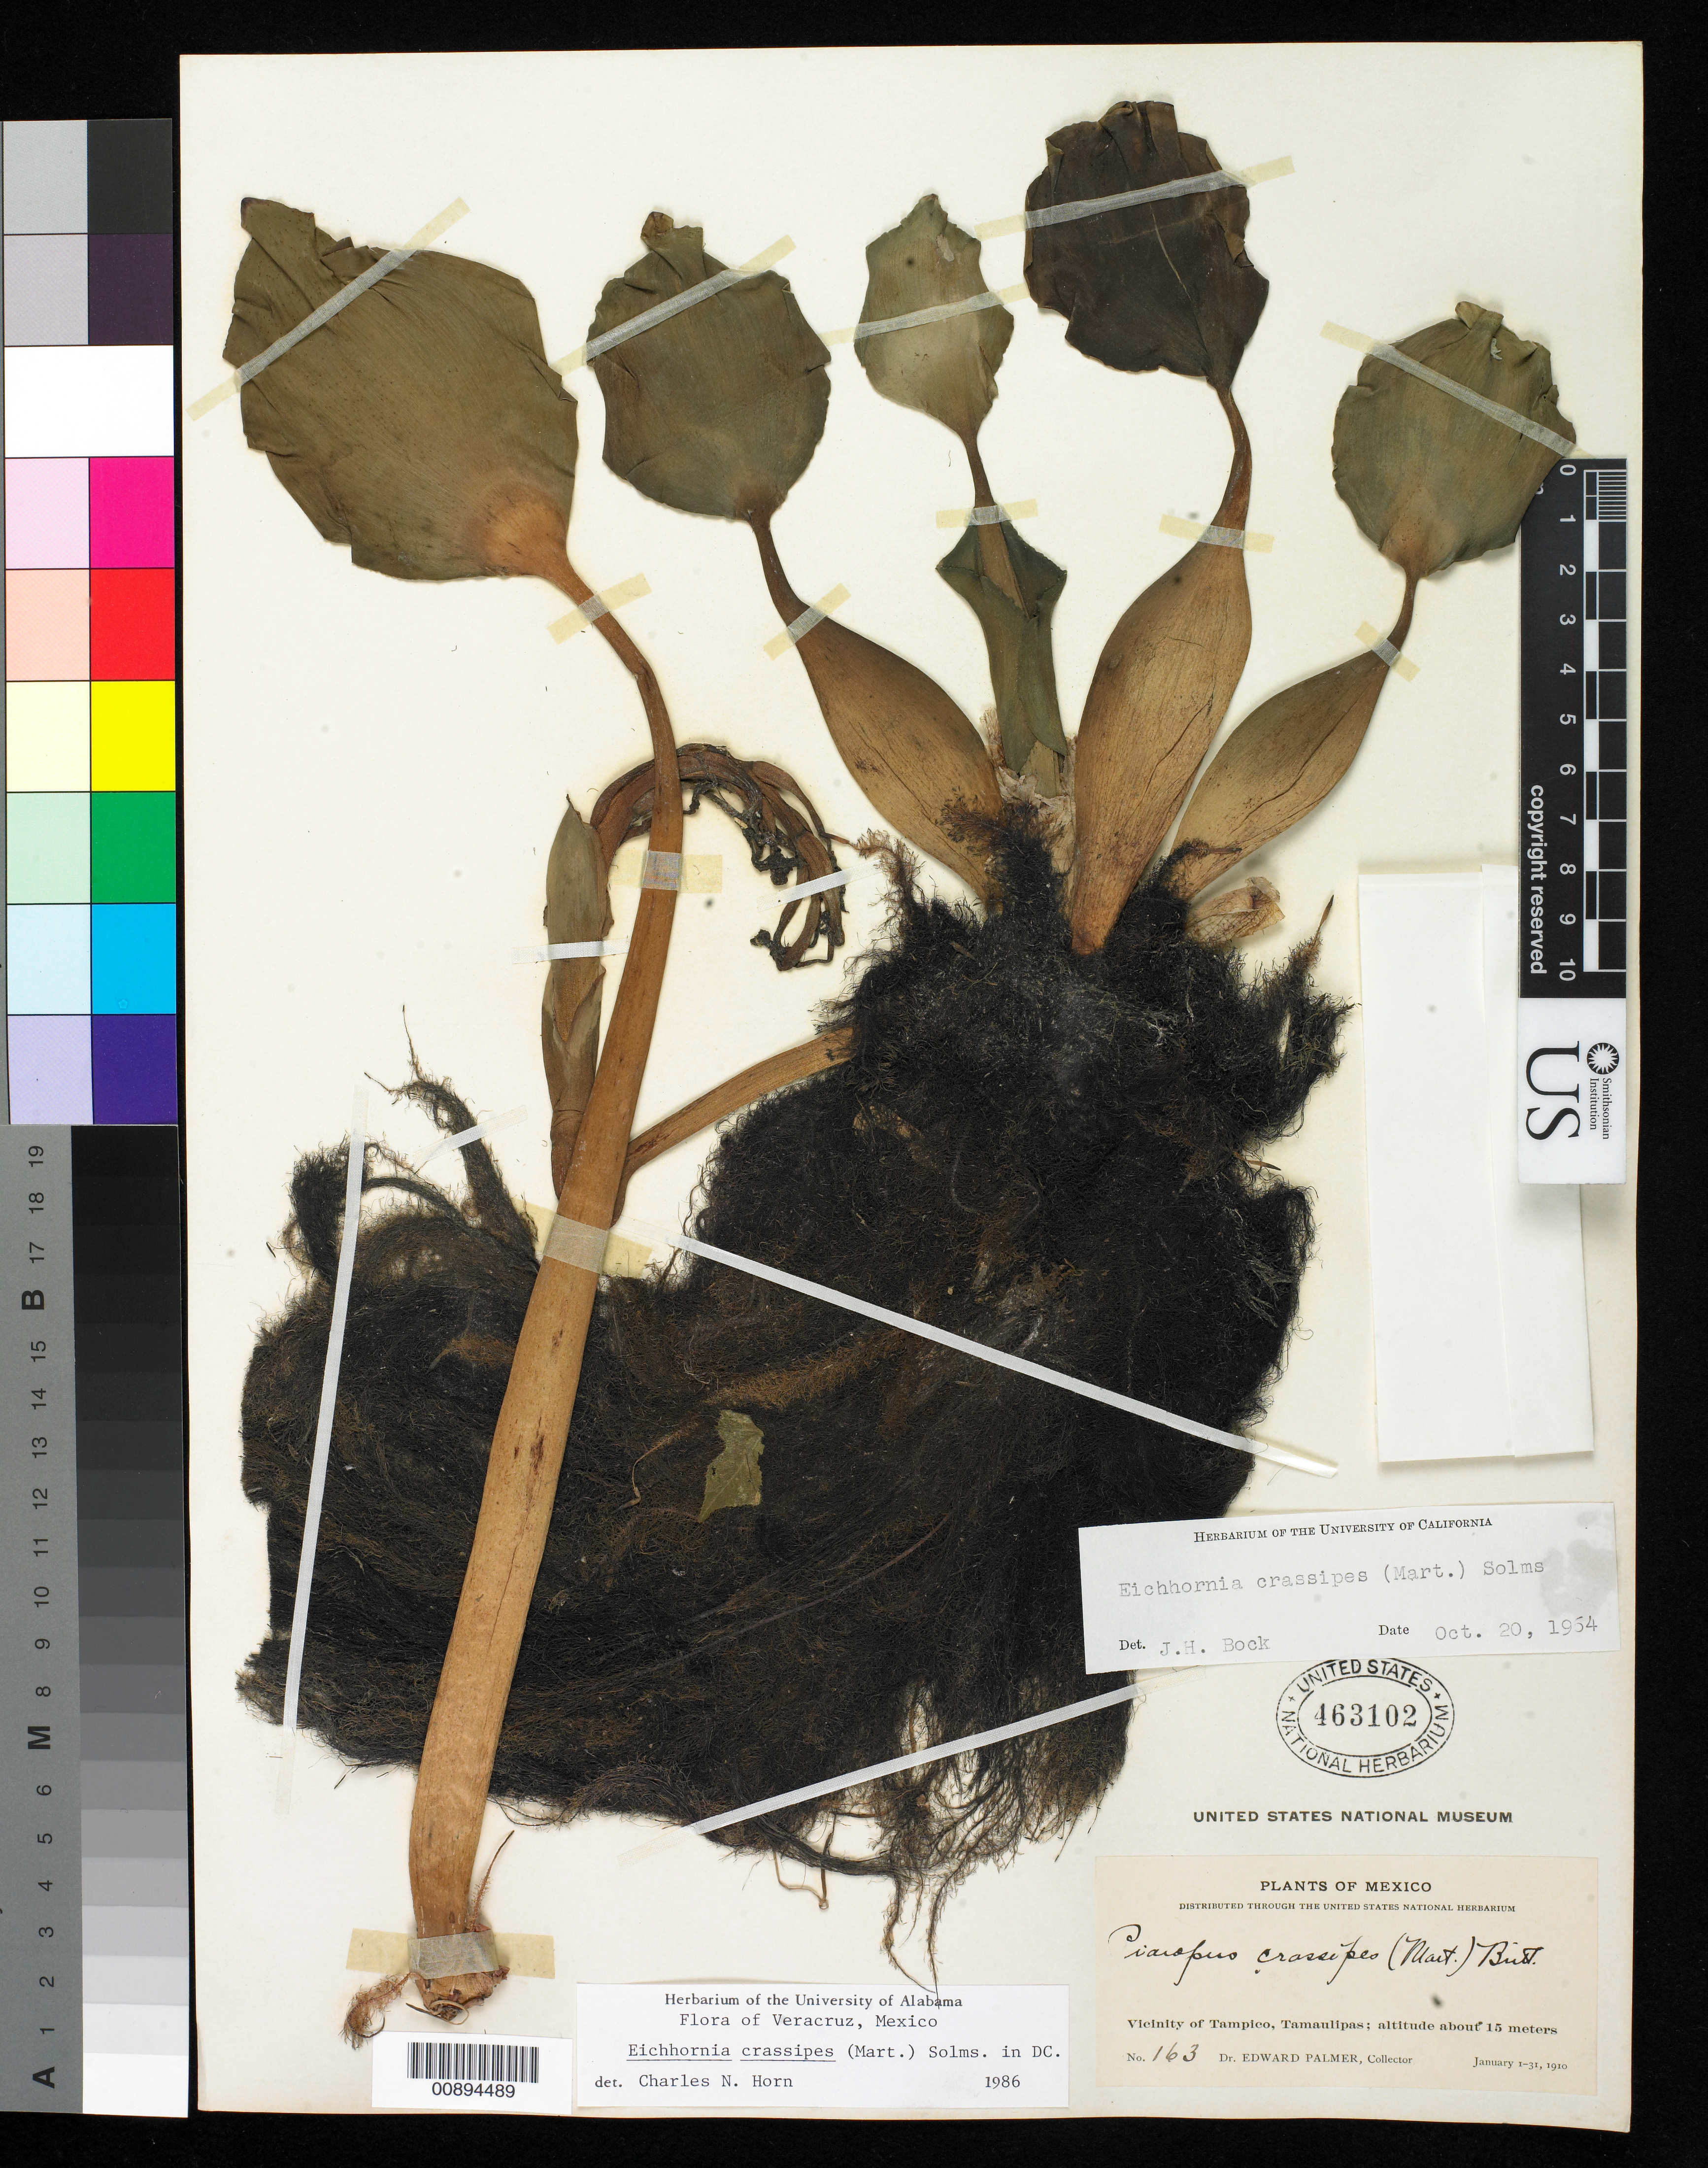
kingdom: Plantae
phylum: Tracheophyta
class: Liliopsida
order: Commelinales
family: Pontederiaceae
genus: Eichhornia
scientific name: Eichhornia crassipes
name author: (Mart.) Solms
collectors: E. Palmer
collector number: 163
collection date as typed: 01 Jan 1910 to 31 Jan 1910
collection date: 1910-01-01/1910-01-31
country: Mexico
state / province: Tamaulipas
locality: Vicinity of Tampico, Tamaulipas.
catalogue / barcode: US 463102